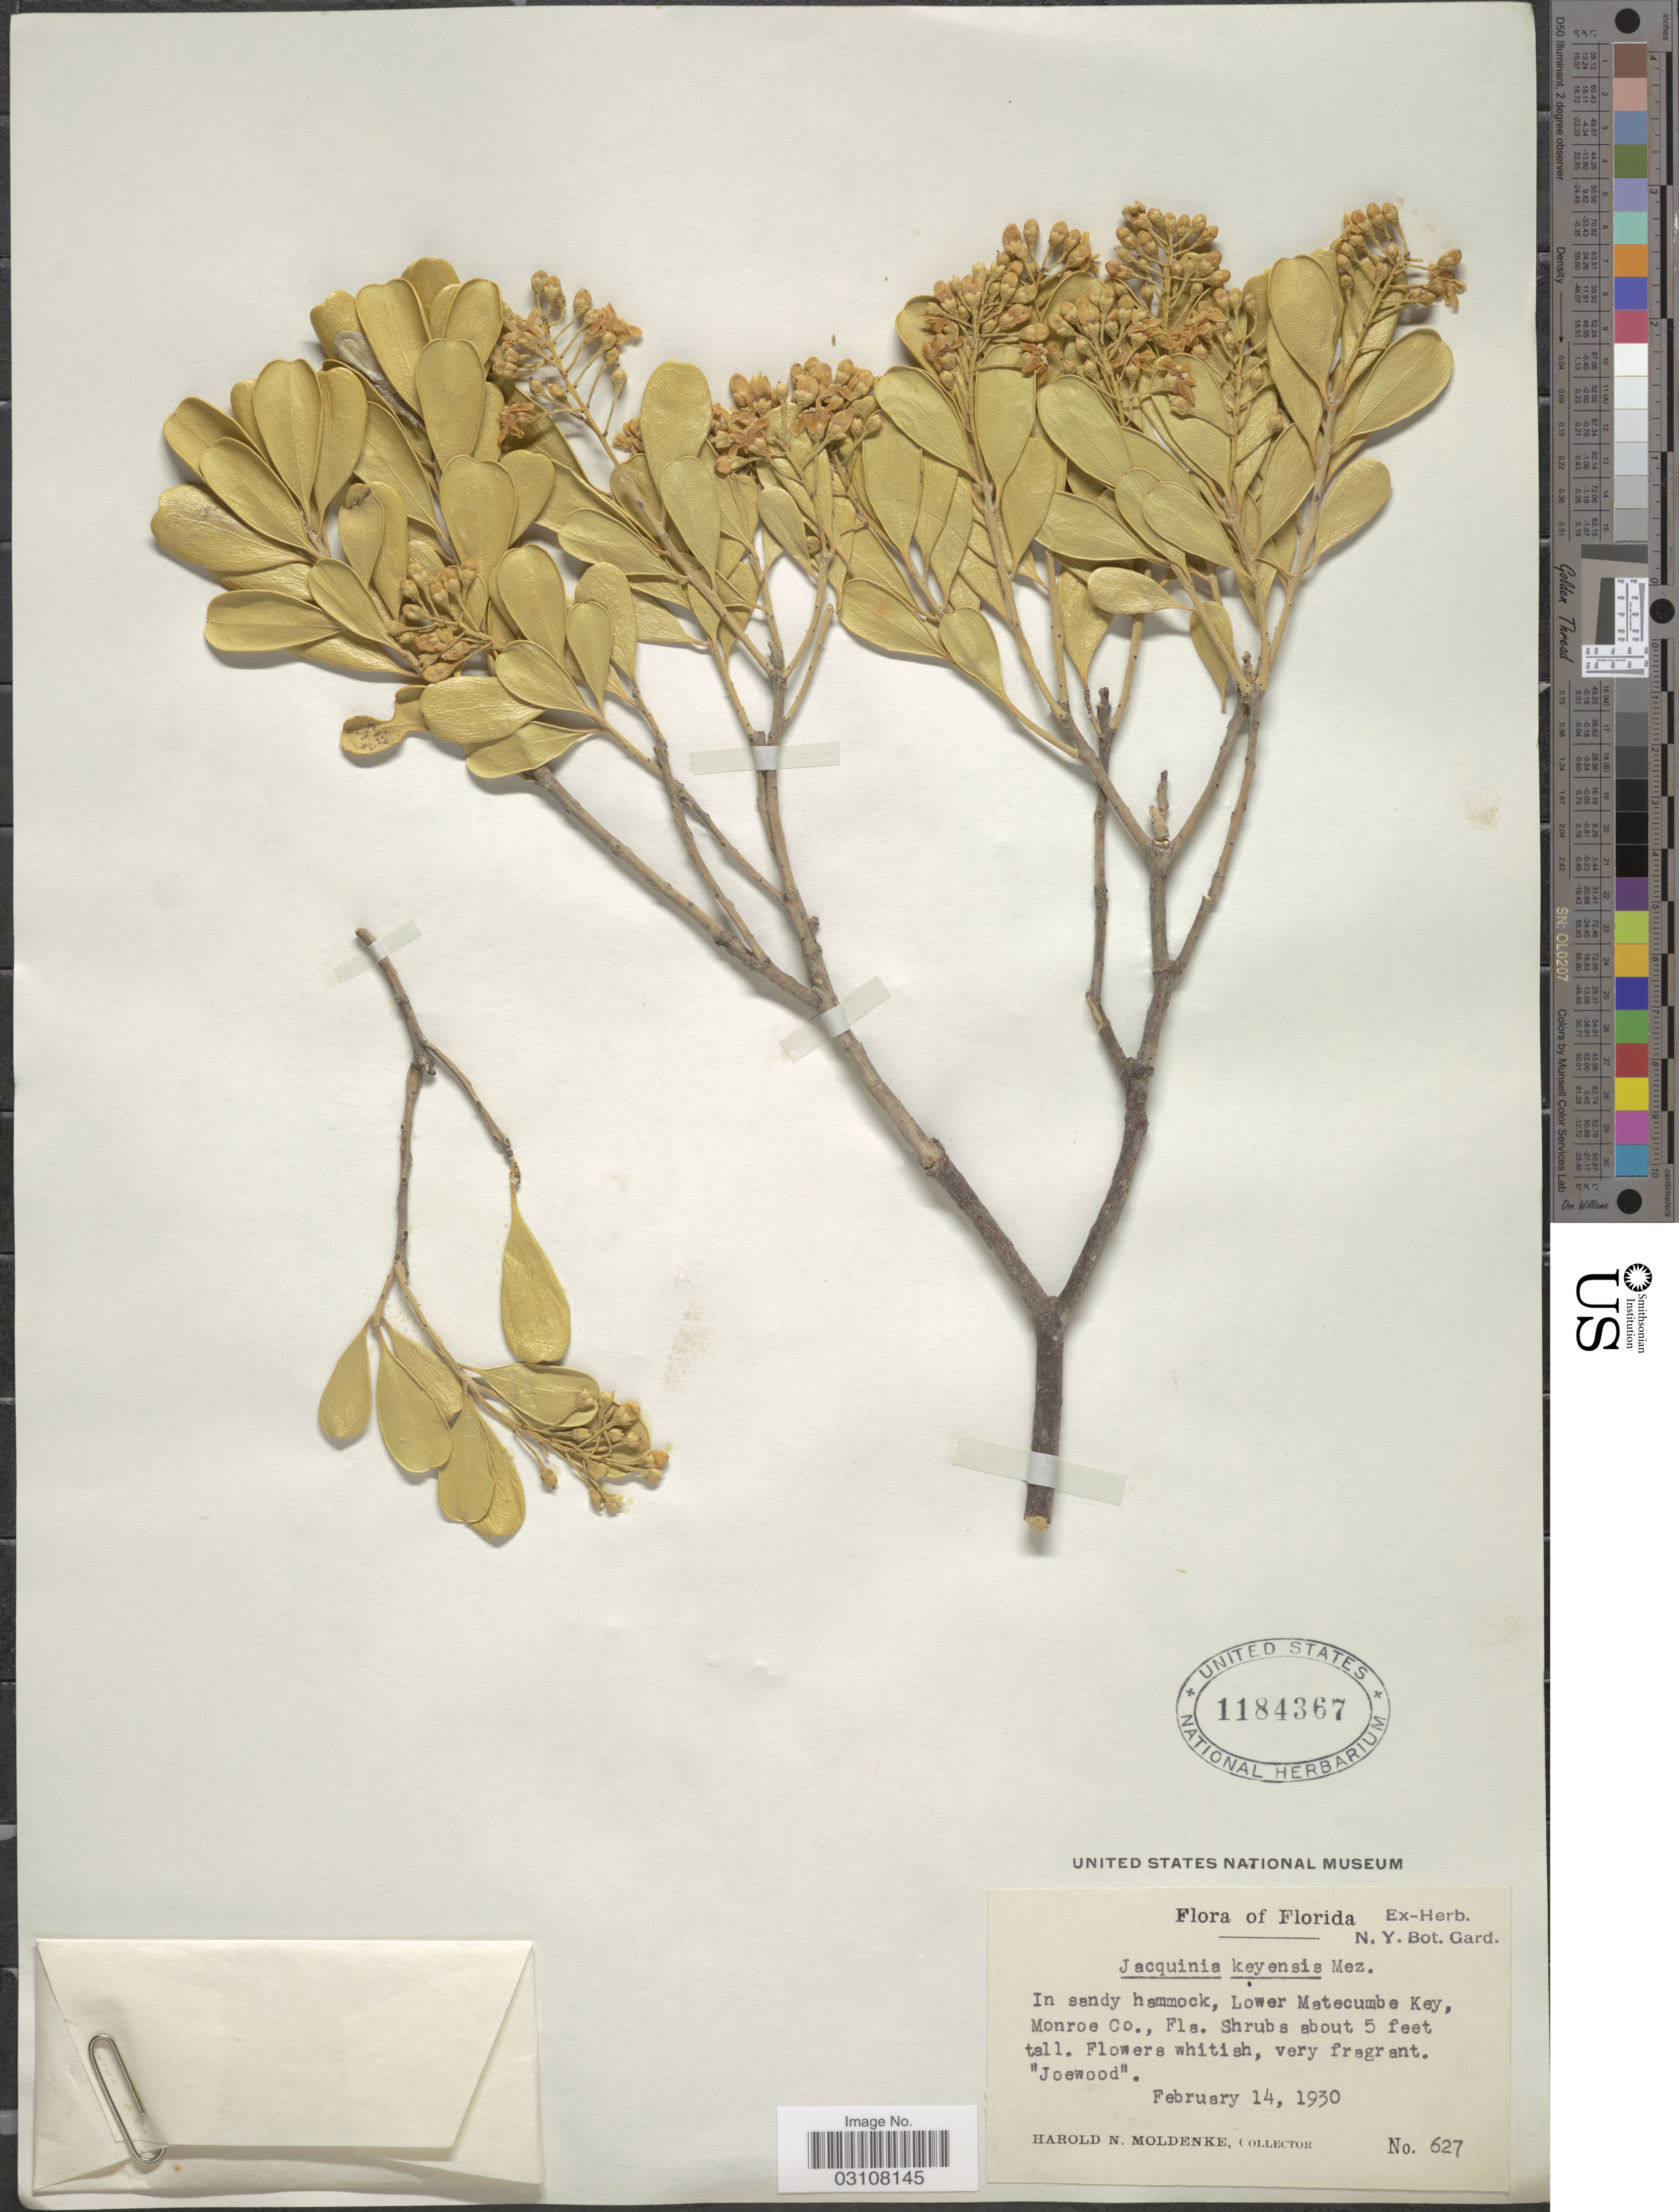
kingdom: Plantae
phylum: Tracheophyta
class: Magnoliopsida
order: Ericales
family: Primulaceae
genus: Jacquinia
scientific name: Jacquinia keyensis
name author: Mez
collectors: H. N. Moldenke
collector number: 627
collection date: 1930-02-14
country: United States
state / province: Florida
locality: In sandy hammock, Lower Matecumbe Key, Monroe Co., Fla.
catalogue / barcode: US 1184367